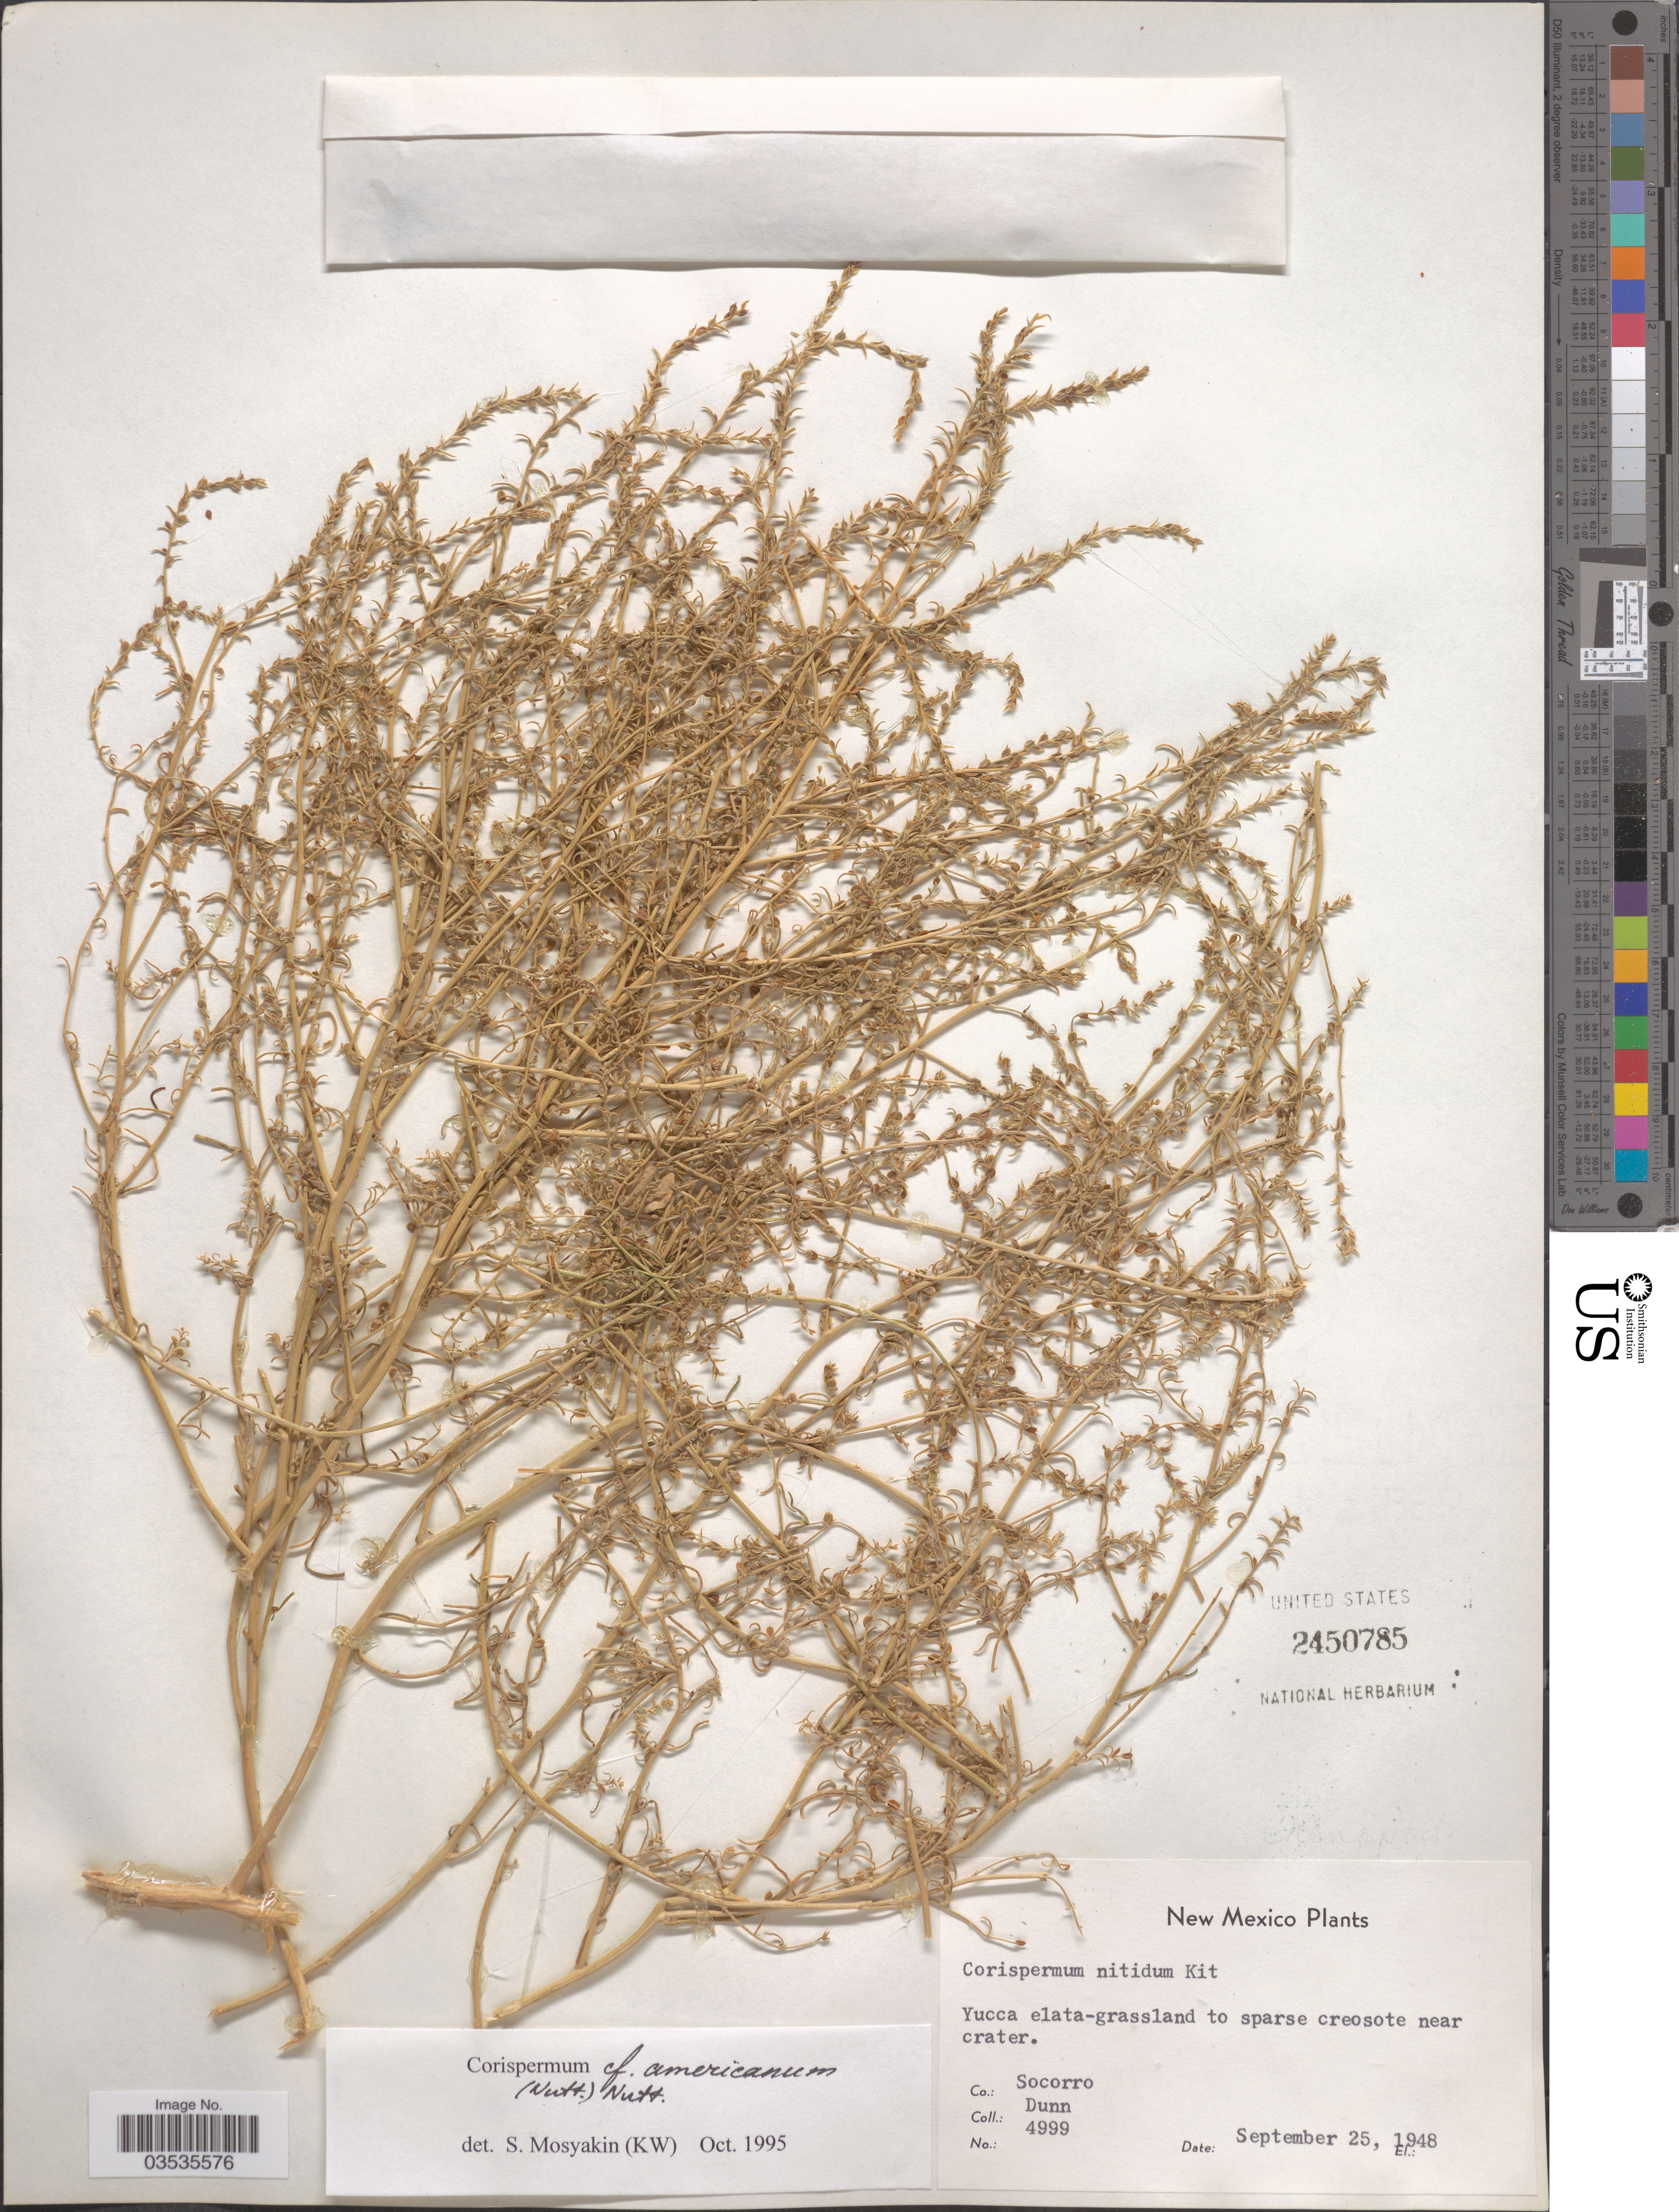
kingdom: Plantae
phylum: Tracheophyta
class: Magnoliopsida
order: Caryophyllales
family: Amaranthaceae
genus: Corispermum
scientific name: Corispermum americanum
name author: (Nutt.) Nutt.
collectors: Dunn, --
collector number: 4999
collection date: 1948-09-25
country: United States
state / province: New Mexico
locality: Near crater. Co.: Socorro.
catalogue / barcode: US 2450785